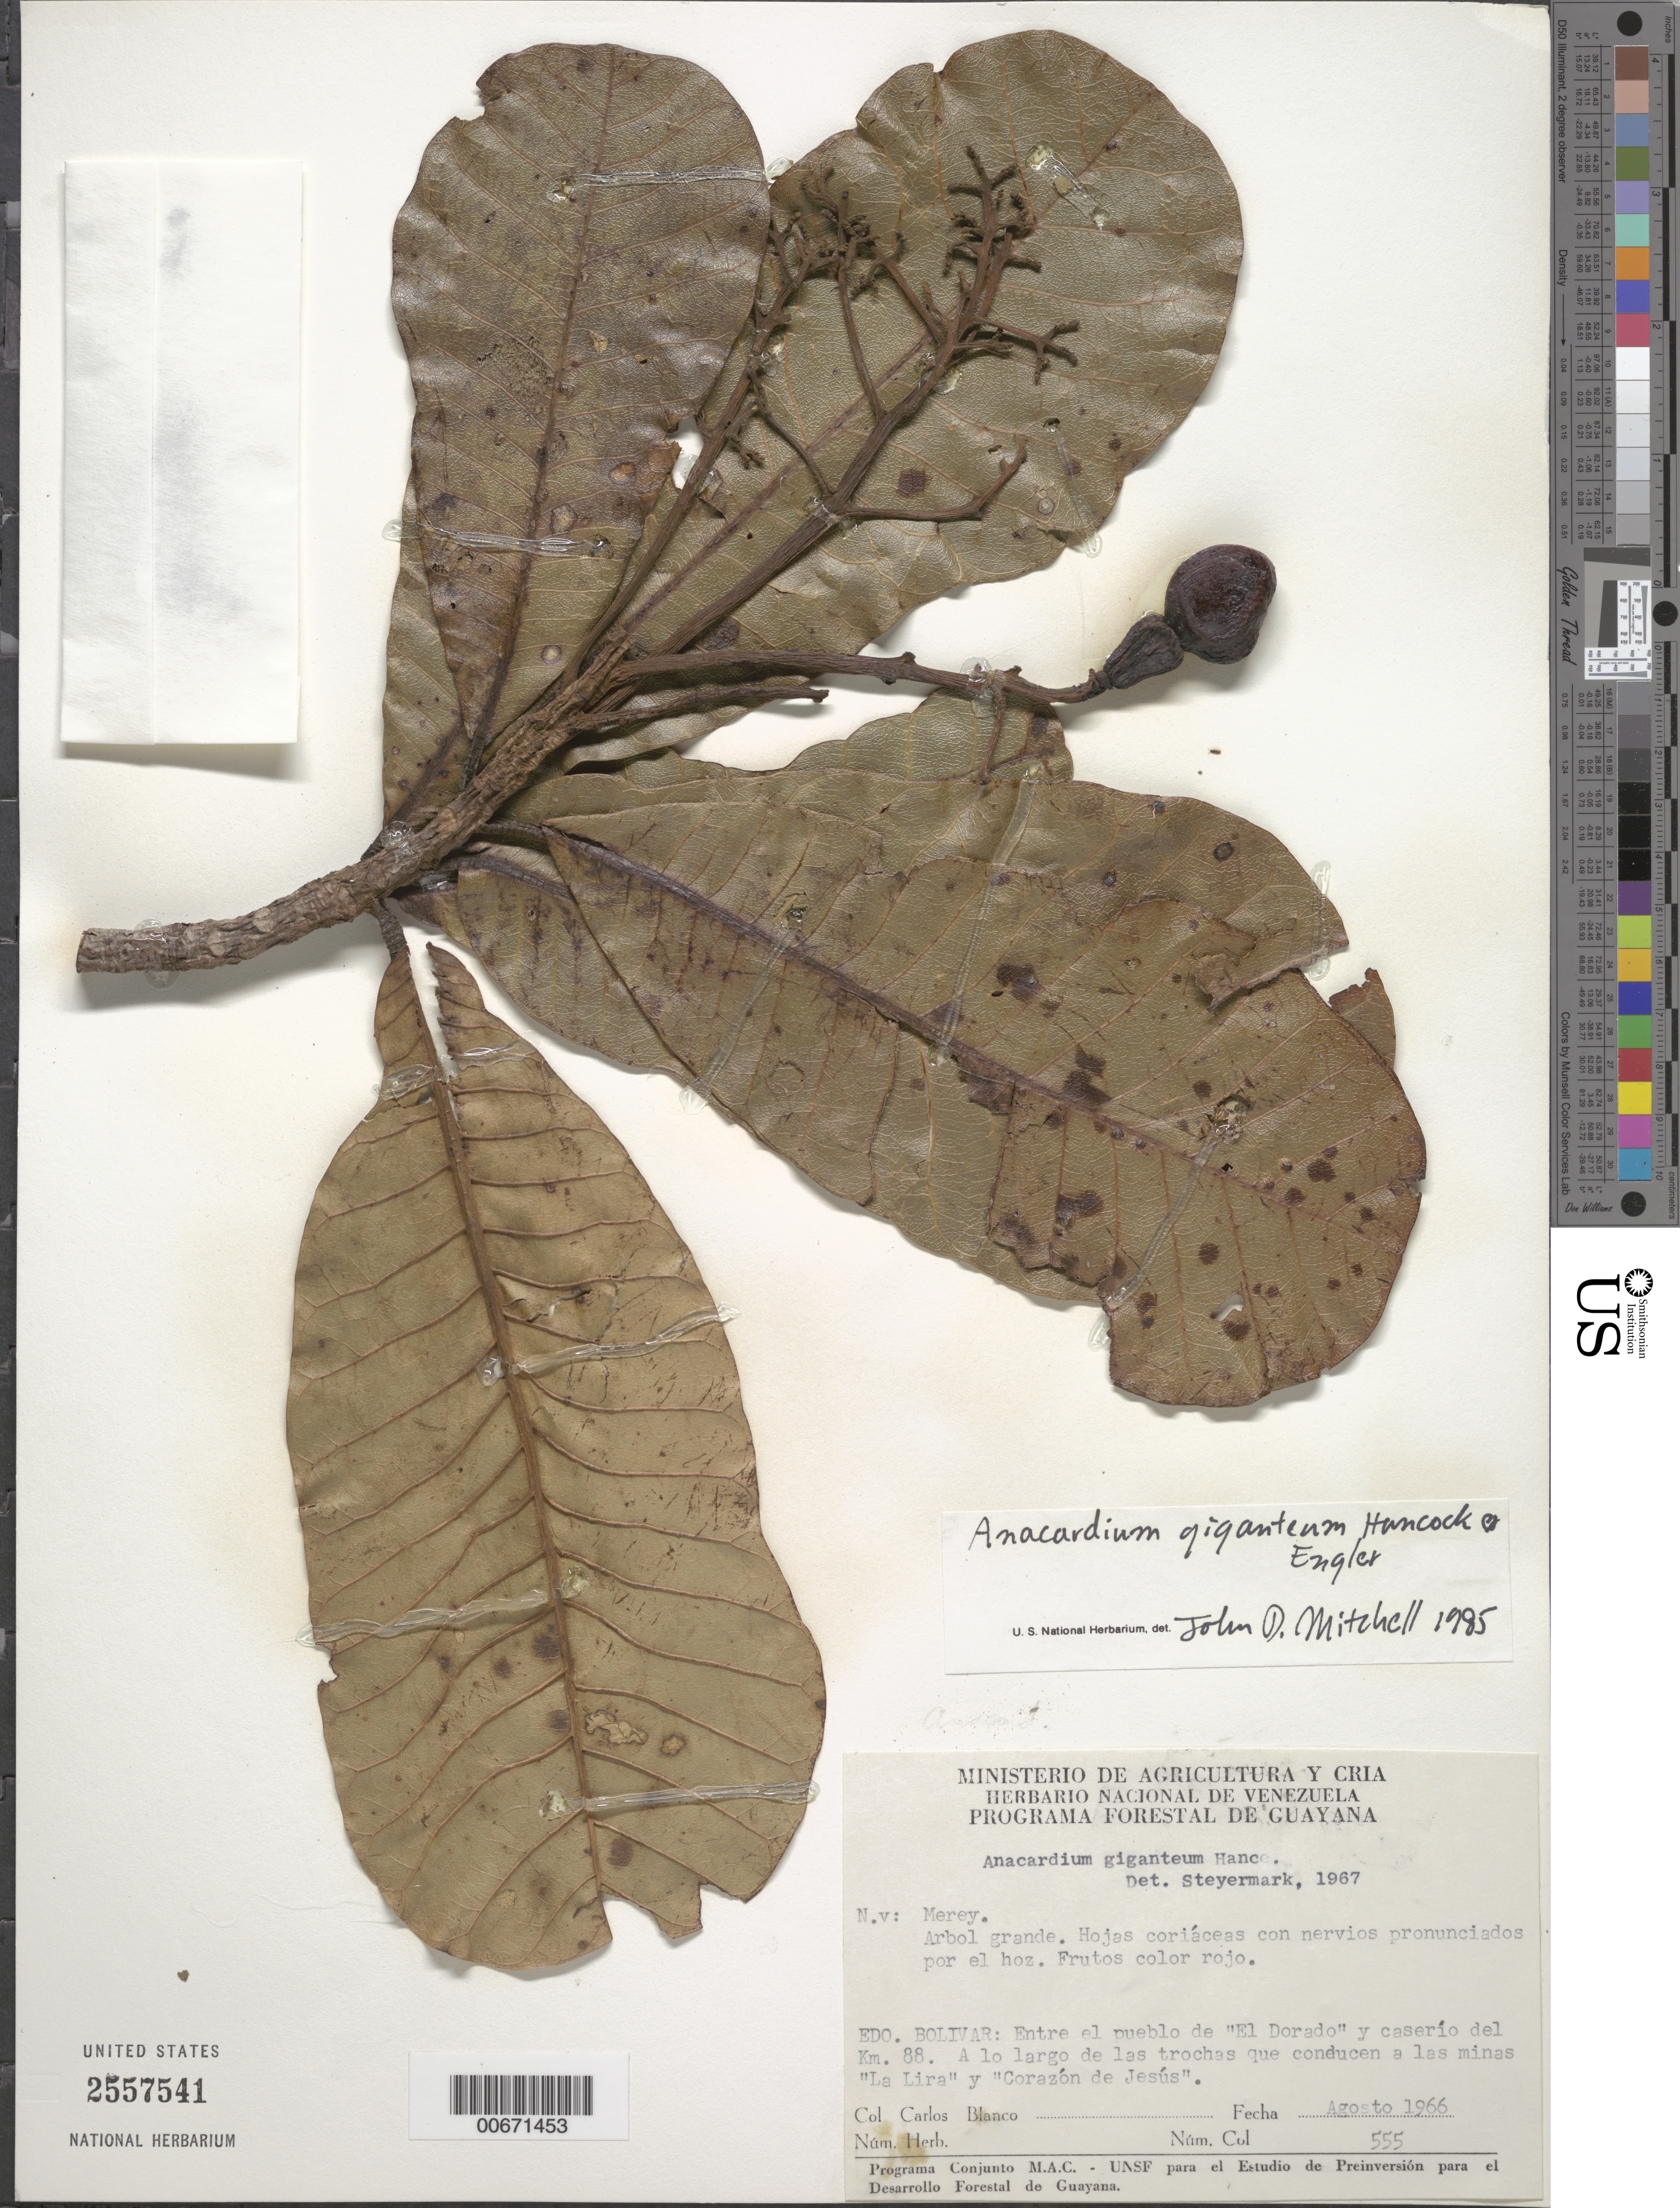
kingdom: Plantae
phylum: Tracheophyta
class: Magnoliopsida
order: Sapindales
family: Anacardiaceae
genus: Anacardium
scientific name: Anacardium giganteum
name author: W. Hancock ex Engl.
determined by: Mitchell, John D.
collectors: C. A. Blanco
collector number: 555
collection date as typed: Aug-66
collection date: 1966-08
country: Venezuela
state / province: Bolívar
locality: Pueblo "El Dorado" to km 88; along the path to the mines "La Lira" and "Corazón de Jesús" mines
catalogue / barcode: US 2557541